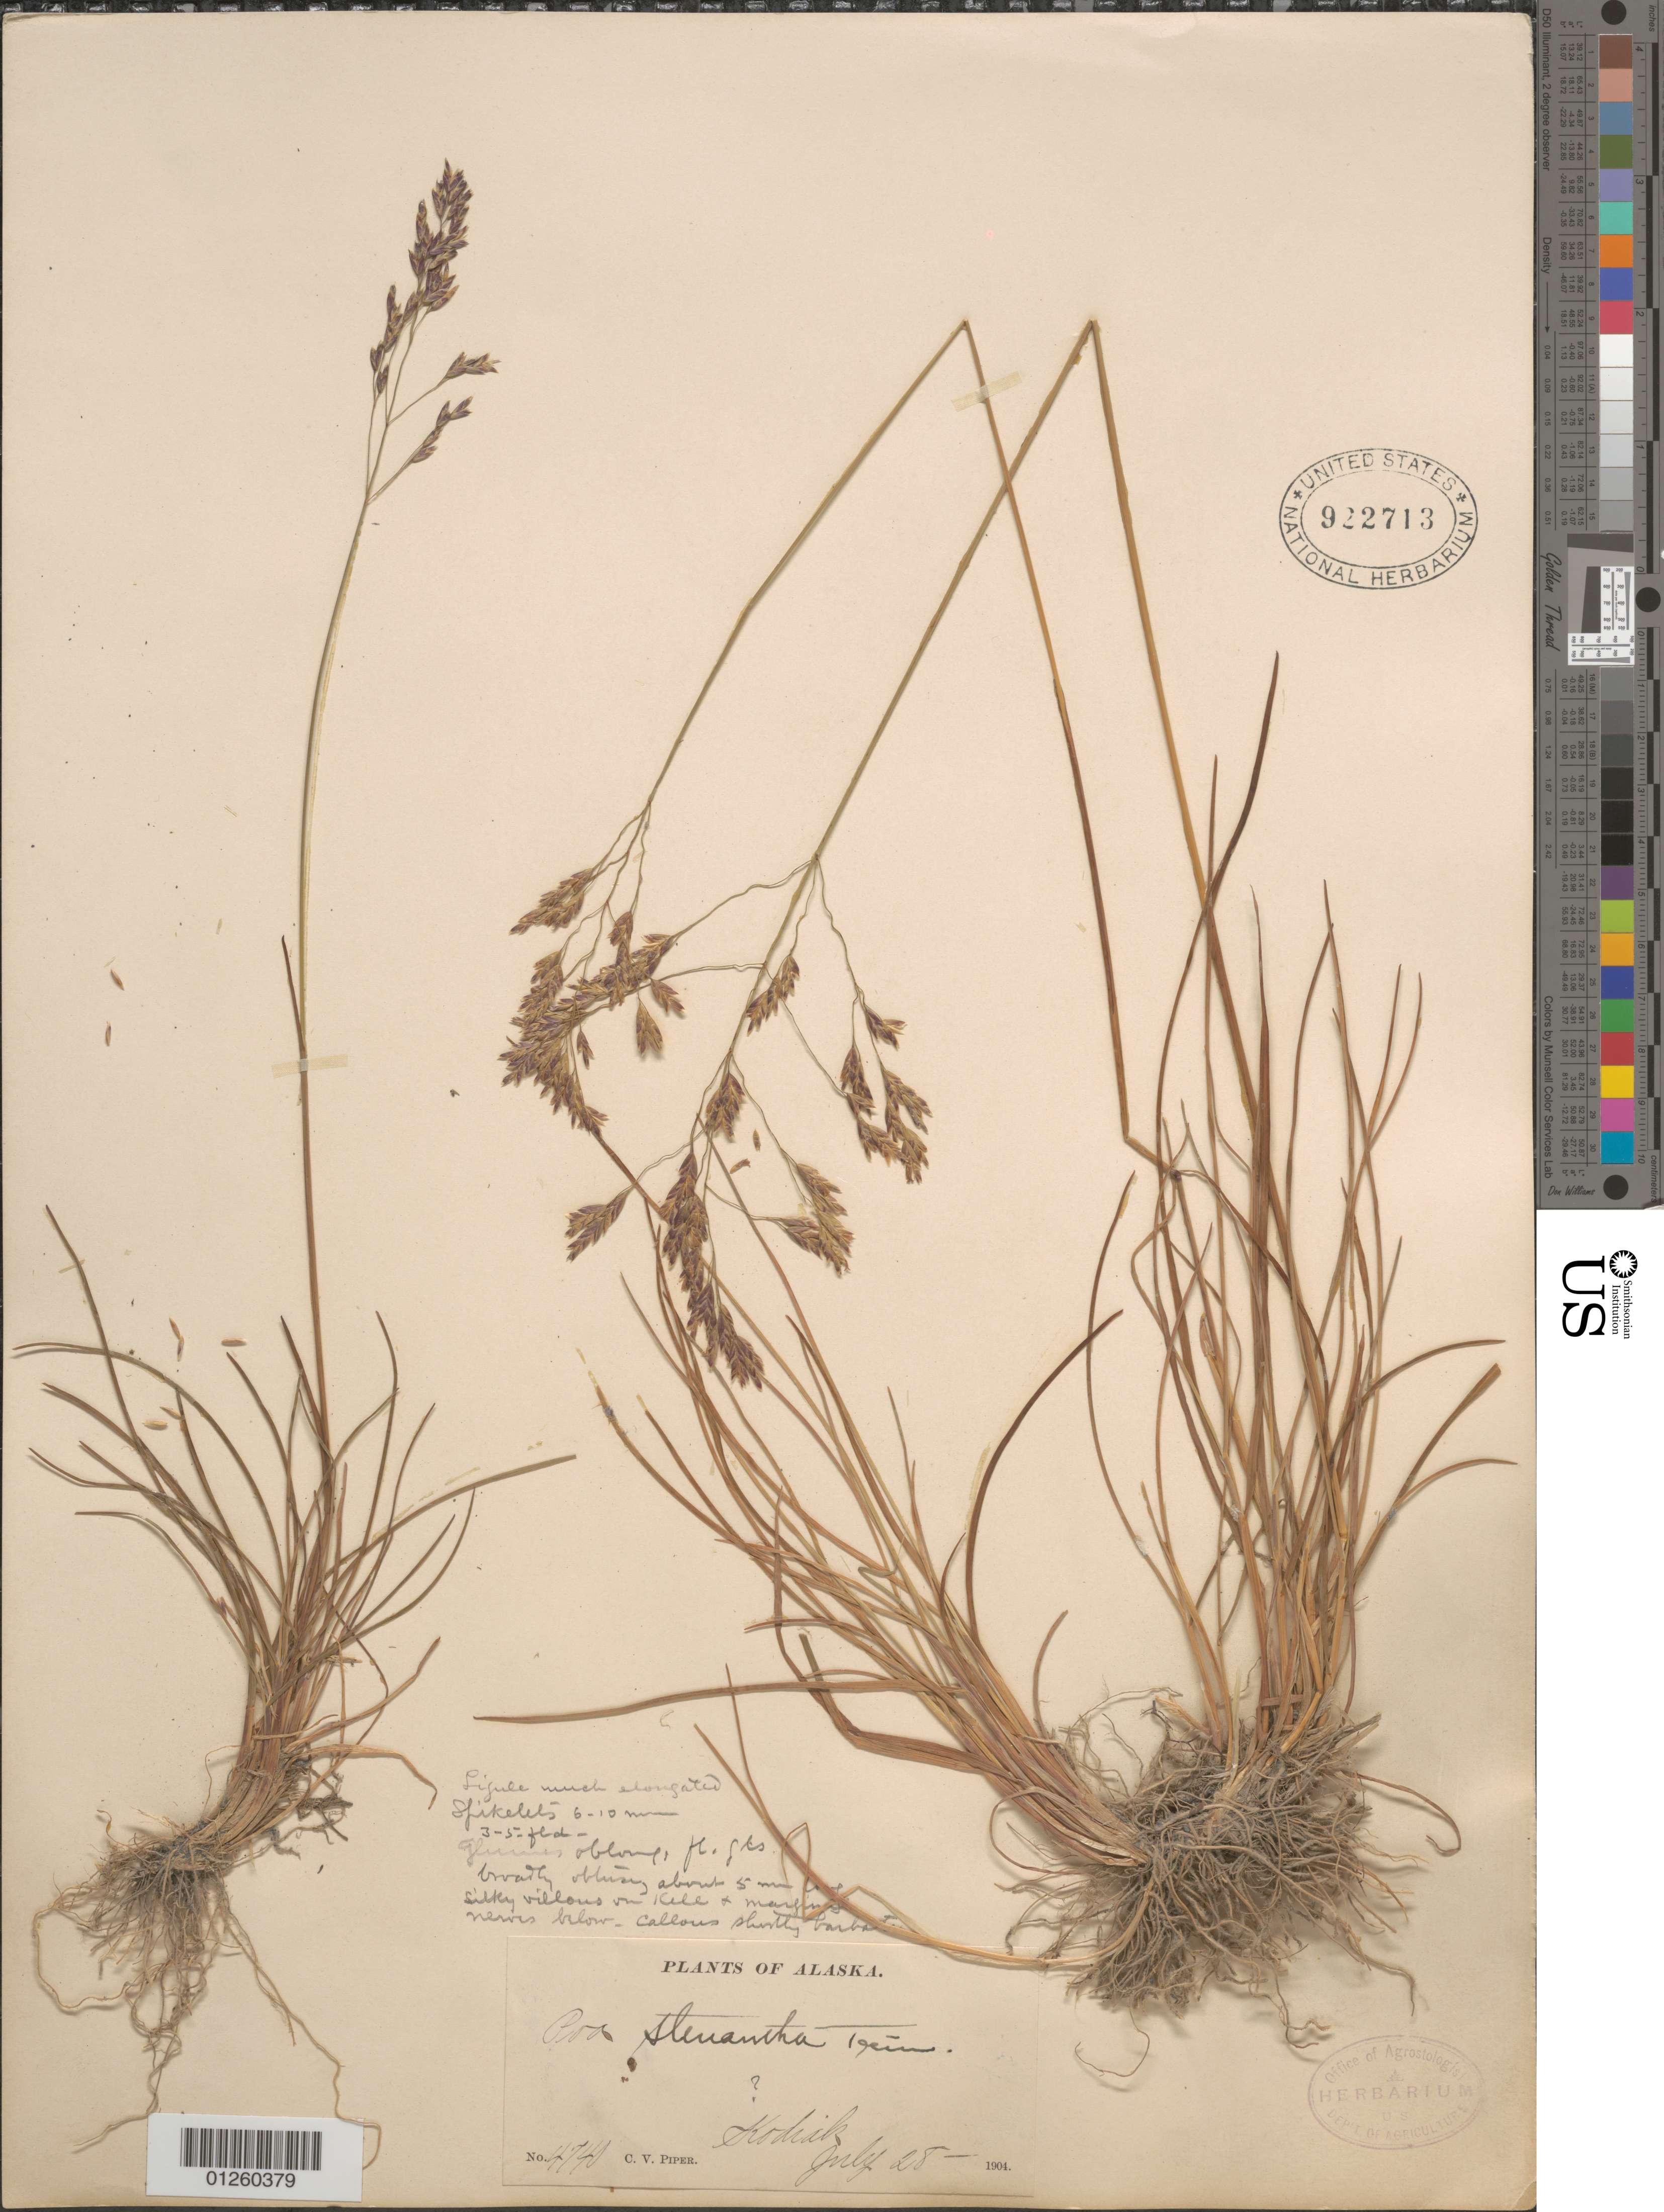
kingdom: Plantae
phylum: Tracheophyta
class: Liliopsida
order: Poales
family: Poaceae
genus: Poa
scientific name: Poa stenantha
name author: Trin.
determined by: Soreng, Robert J., Research Associate (BOT), Smithsonian Institution - National Museum of Natural History (UNITED STATES)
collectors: C. V. Piper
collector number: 4740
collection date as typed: July 28 - 1904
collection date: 1904-07-28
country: United States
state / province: Alaska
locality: Kodiak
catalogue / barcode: US 922713